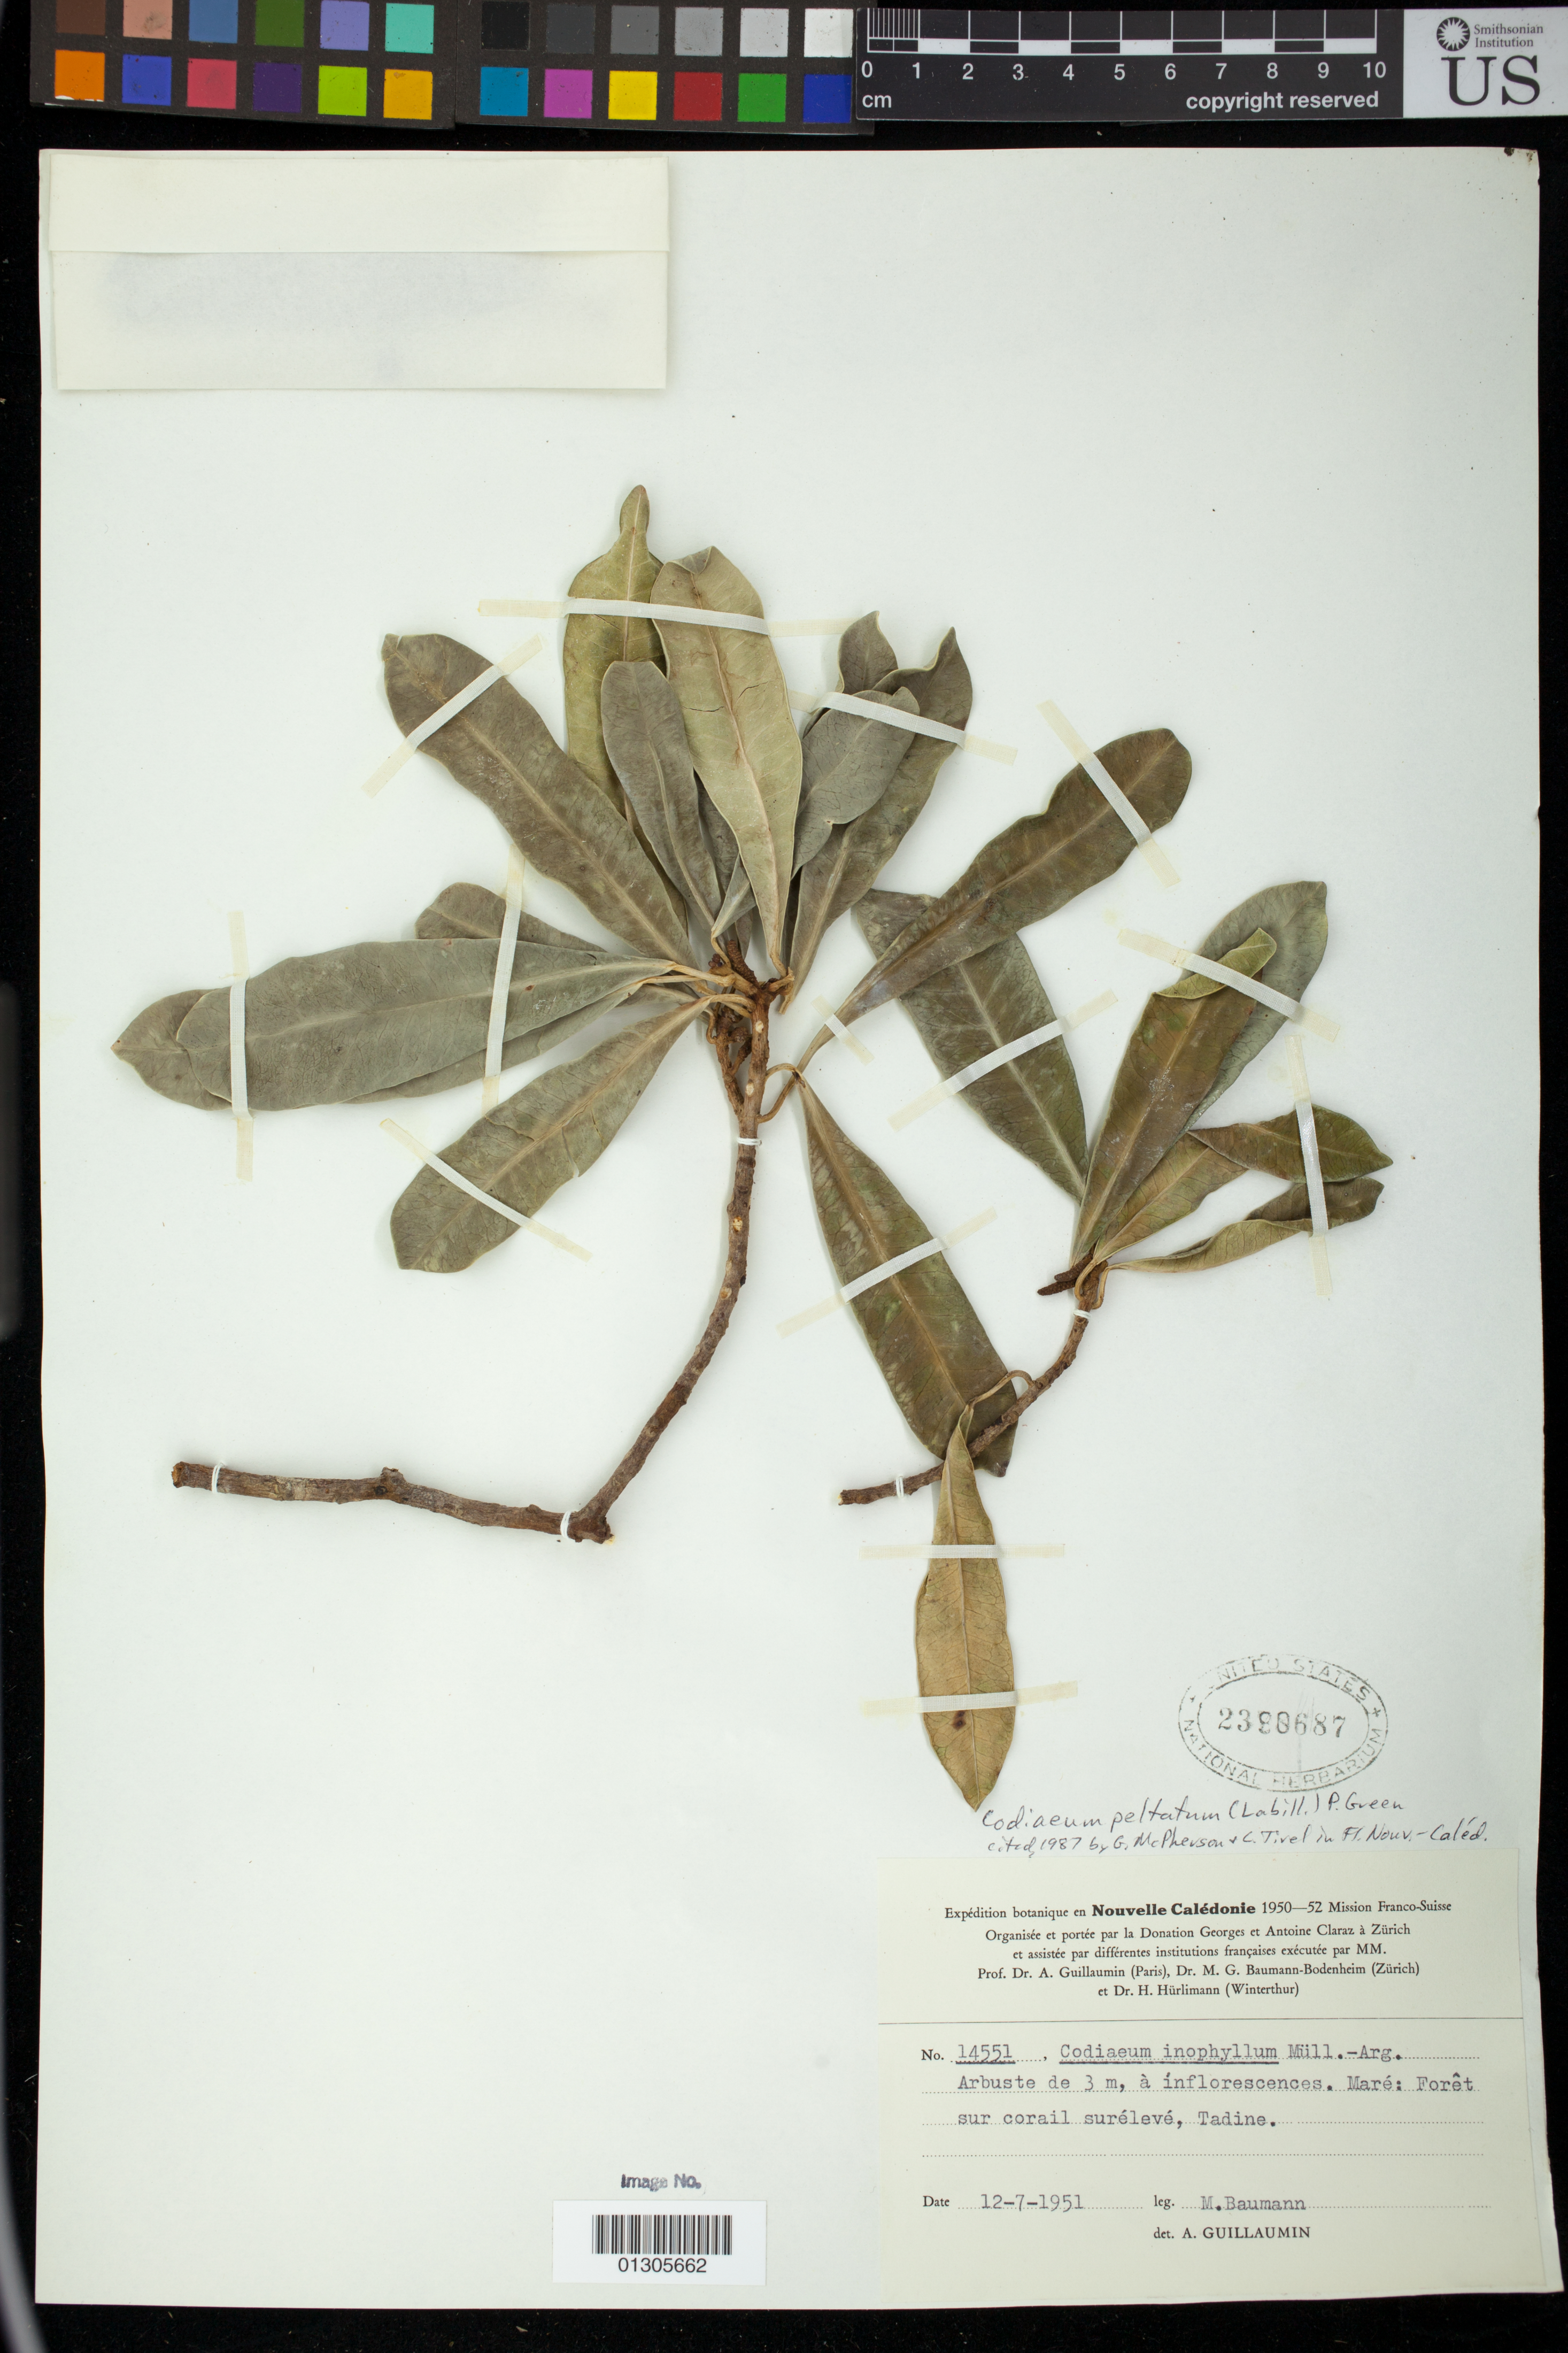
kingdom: Plantae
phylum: Tracheophyta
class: Magnoliopsida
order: Malpighiales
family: Euphorbiaceae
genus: Codiaeum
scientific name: Codiaeum peltatum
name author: P.S. Green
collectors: M. G. Baumann-Bodenheim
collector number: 14551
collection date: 1951-07-12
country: New Caledonia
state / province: Loyalty Islands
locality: Mare: Foret sur corail sureleve, Tadine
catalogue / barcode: US 2390687